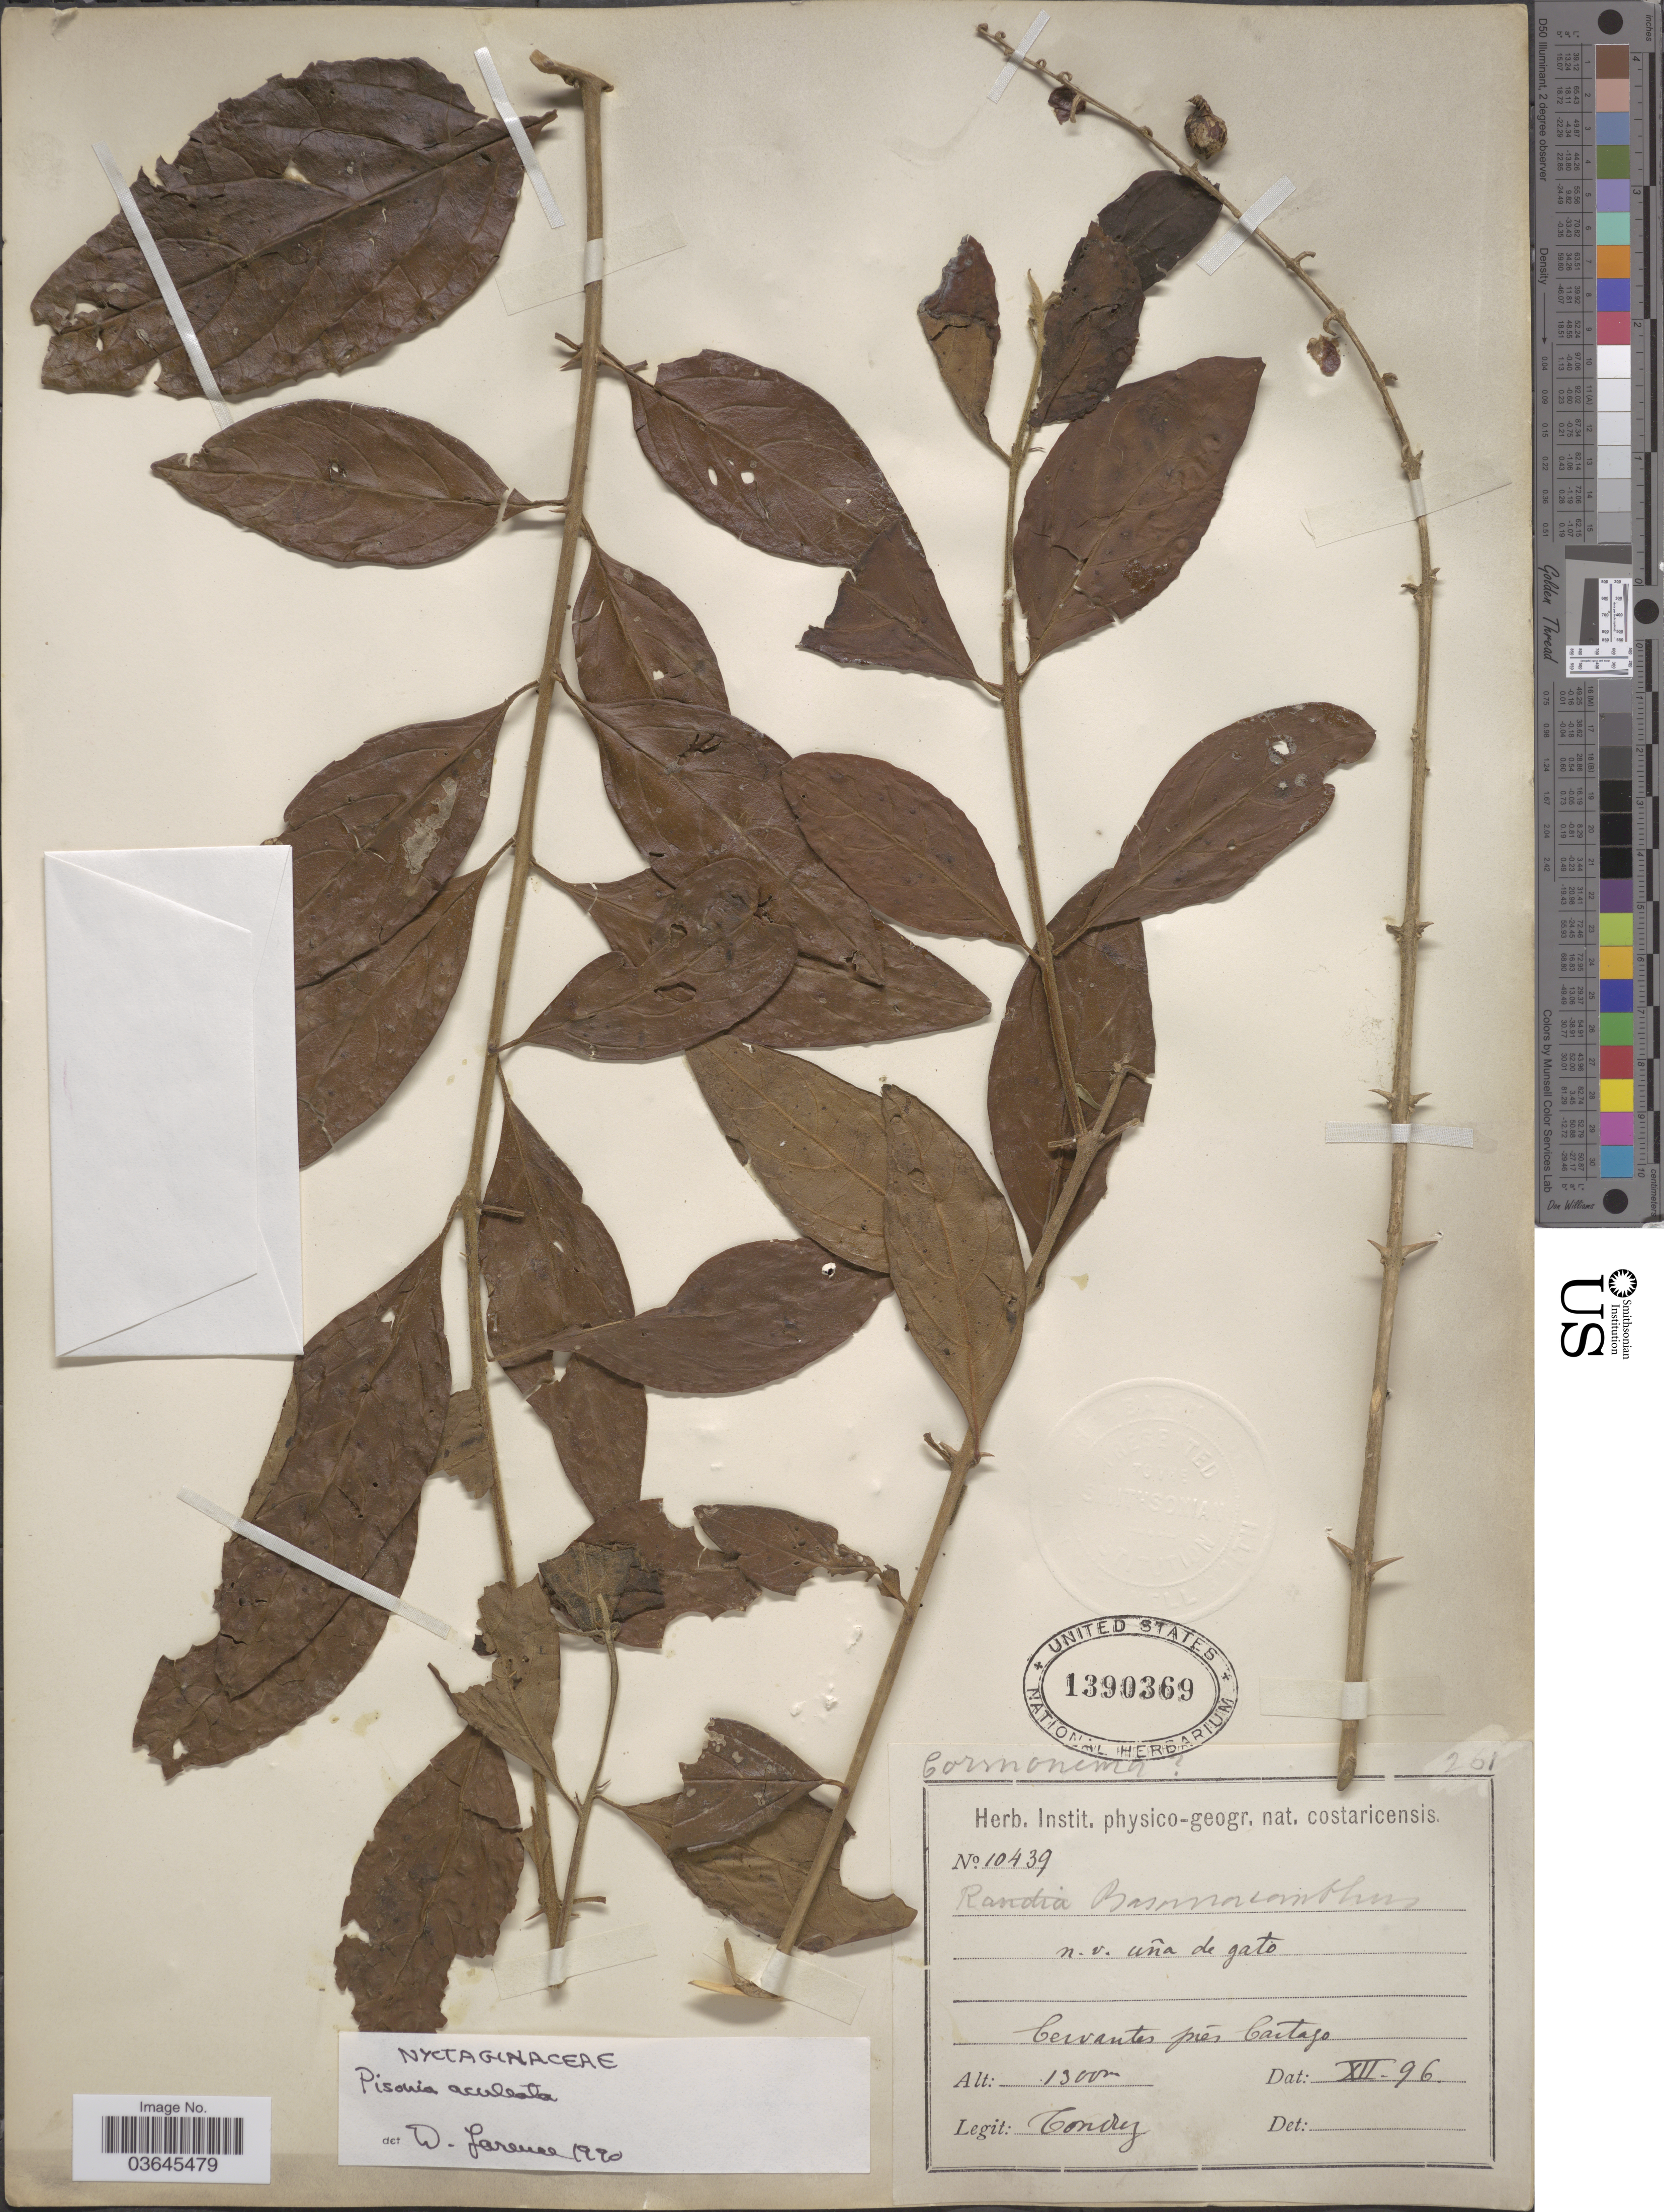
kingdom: Plantae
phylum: Tracheophyta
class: Magnoliopsida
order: Caryophyllales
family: Nyctaginaceae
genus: Pisonia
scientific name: Pisonia aculeata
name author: L.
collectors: Tonduz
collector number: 10439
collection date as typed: Transcribed d/m/y: /12/96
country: Costa Rica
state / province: Cartago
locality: Cervantes prés Cartago.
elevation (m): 1300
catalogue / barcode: US 1390369